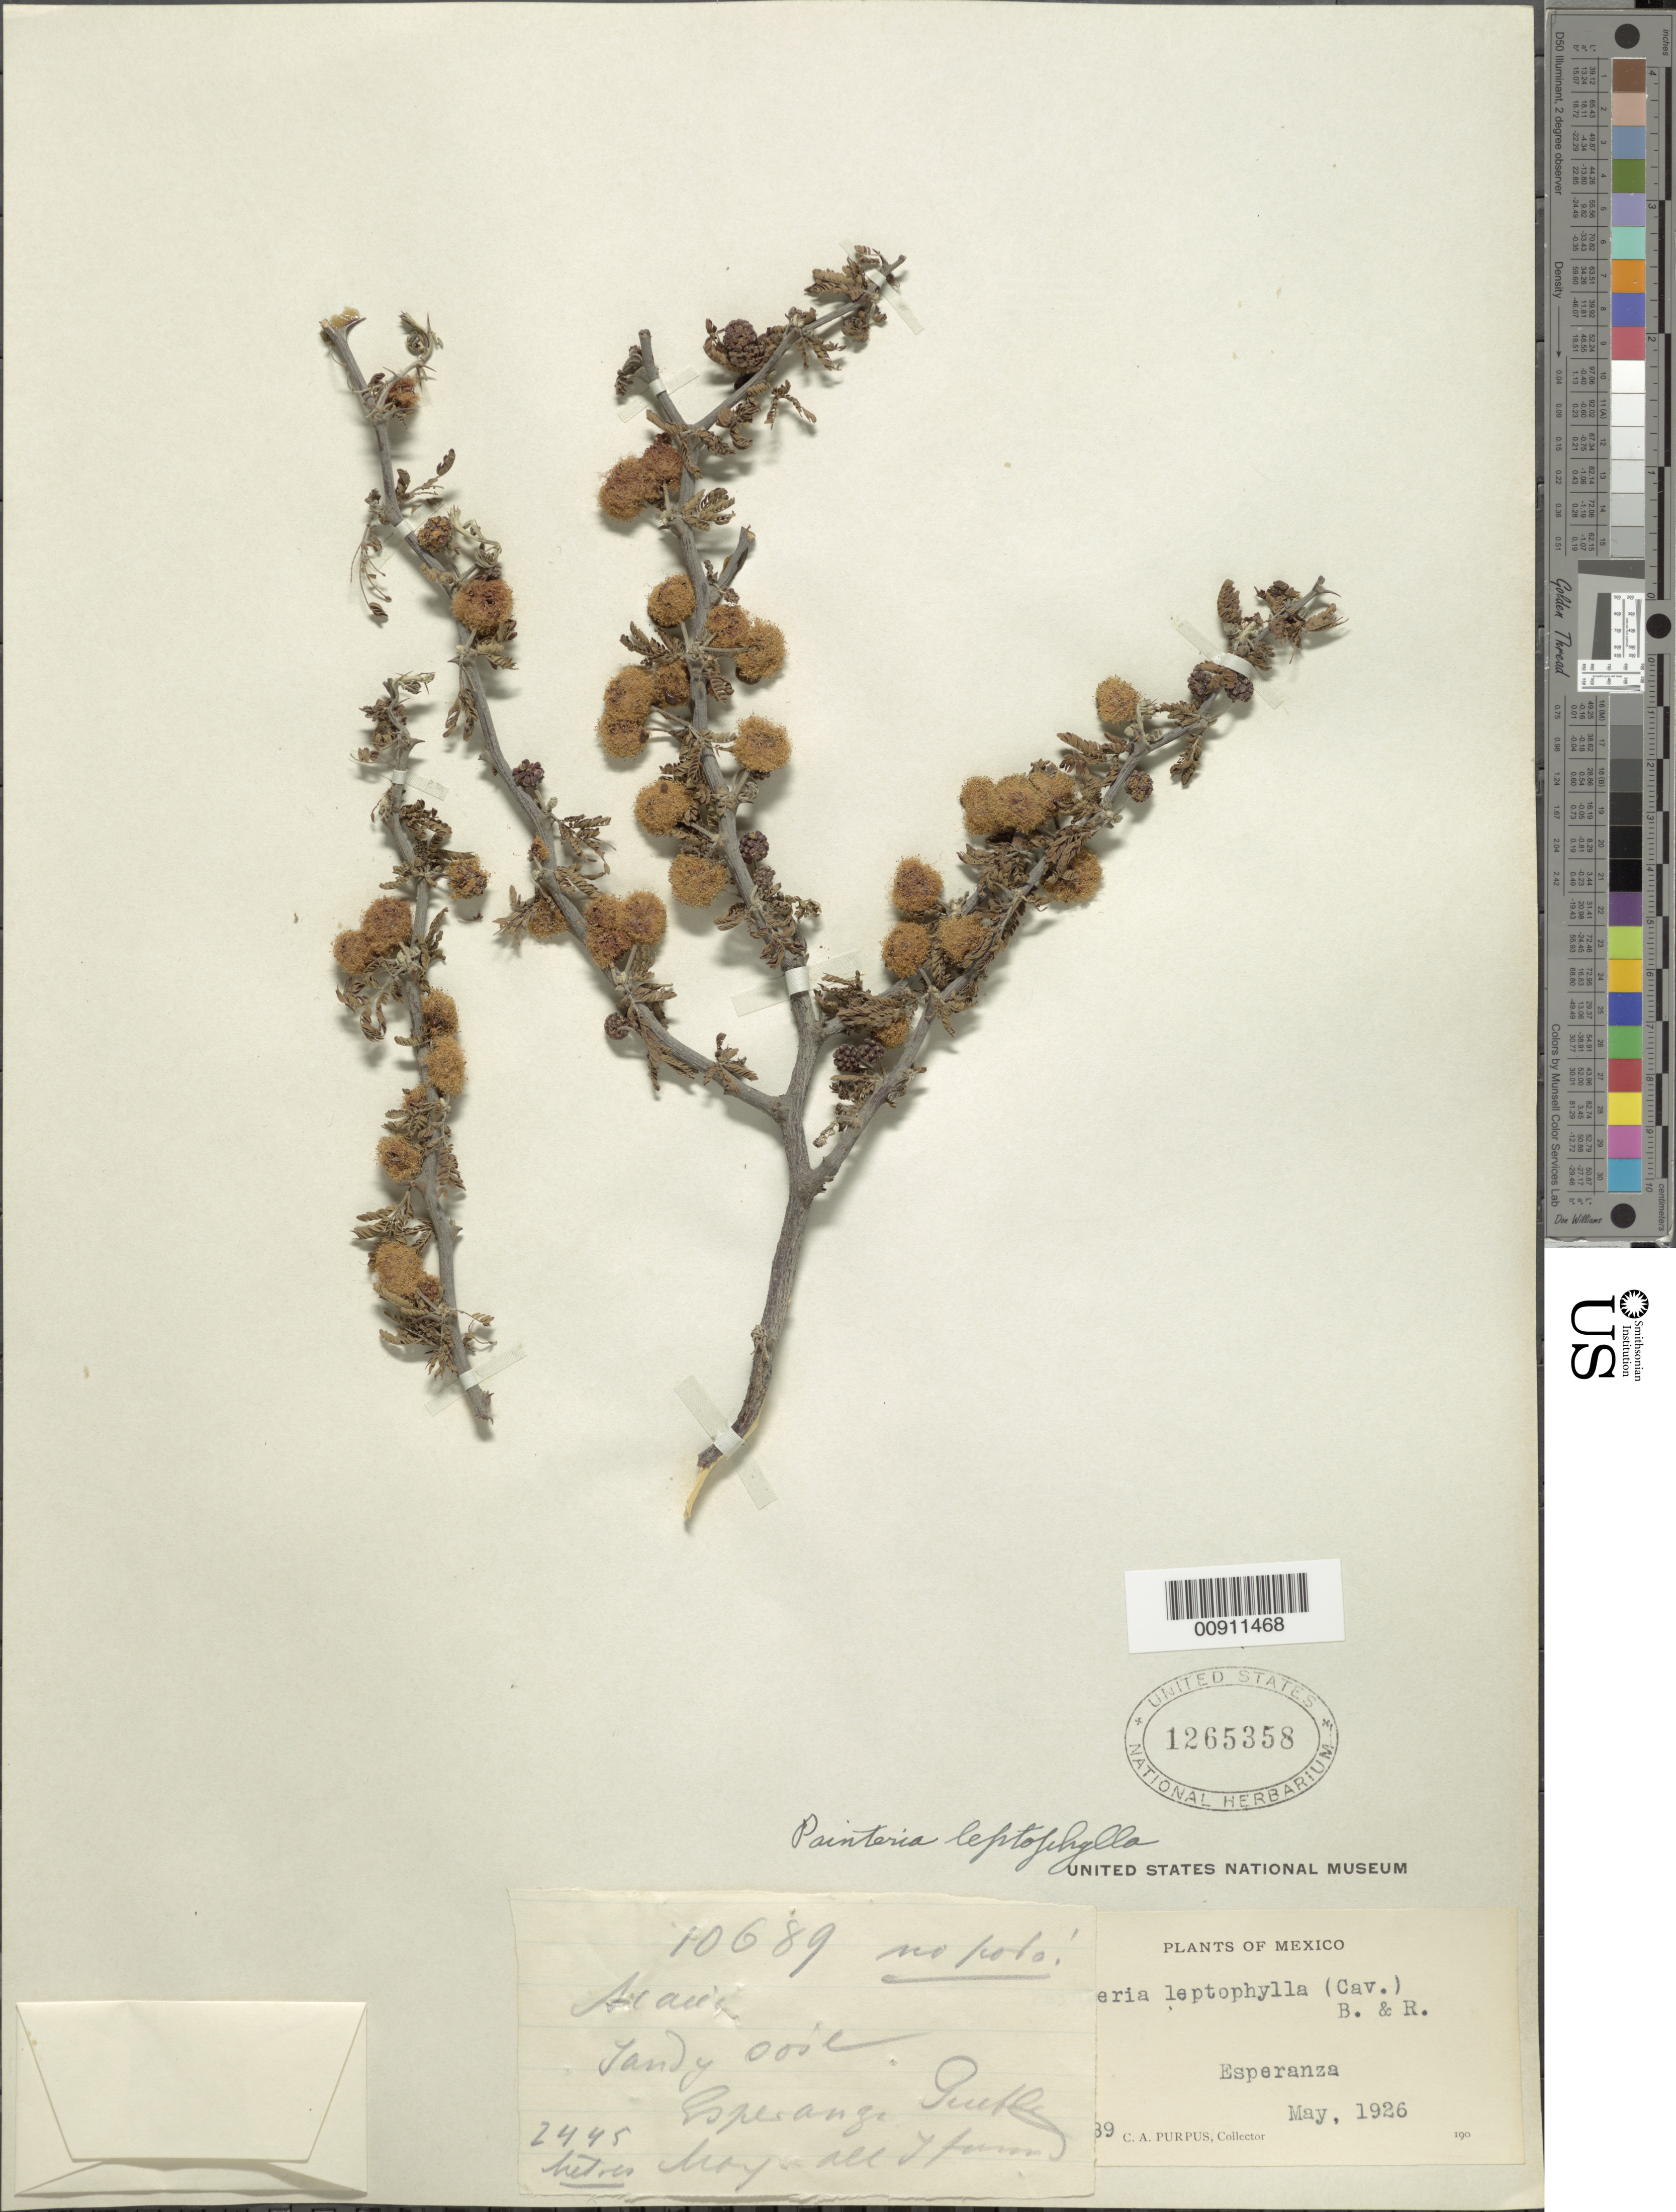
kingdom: Plantae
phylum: Tracheophyta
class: Magnoliopsida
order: Fabales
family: Fabaceae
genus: Ricoa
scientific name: Ricoa leptophylla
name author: (DC.) Duno & Torke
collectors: C. A. Purpus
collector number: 10689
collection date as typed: May 1926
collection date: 1926-05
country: Mexico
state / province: Puebla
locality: Esperanza, Puebla.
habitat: Sandy soil.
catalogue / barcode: US 1265358